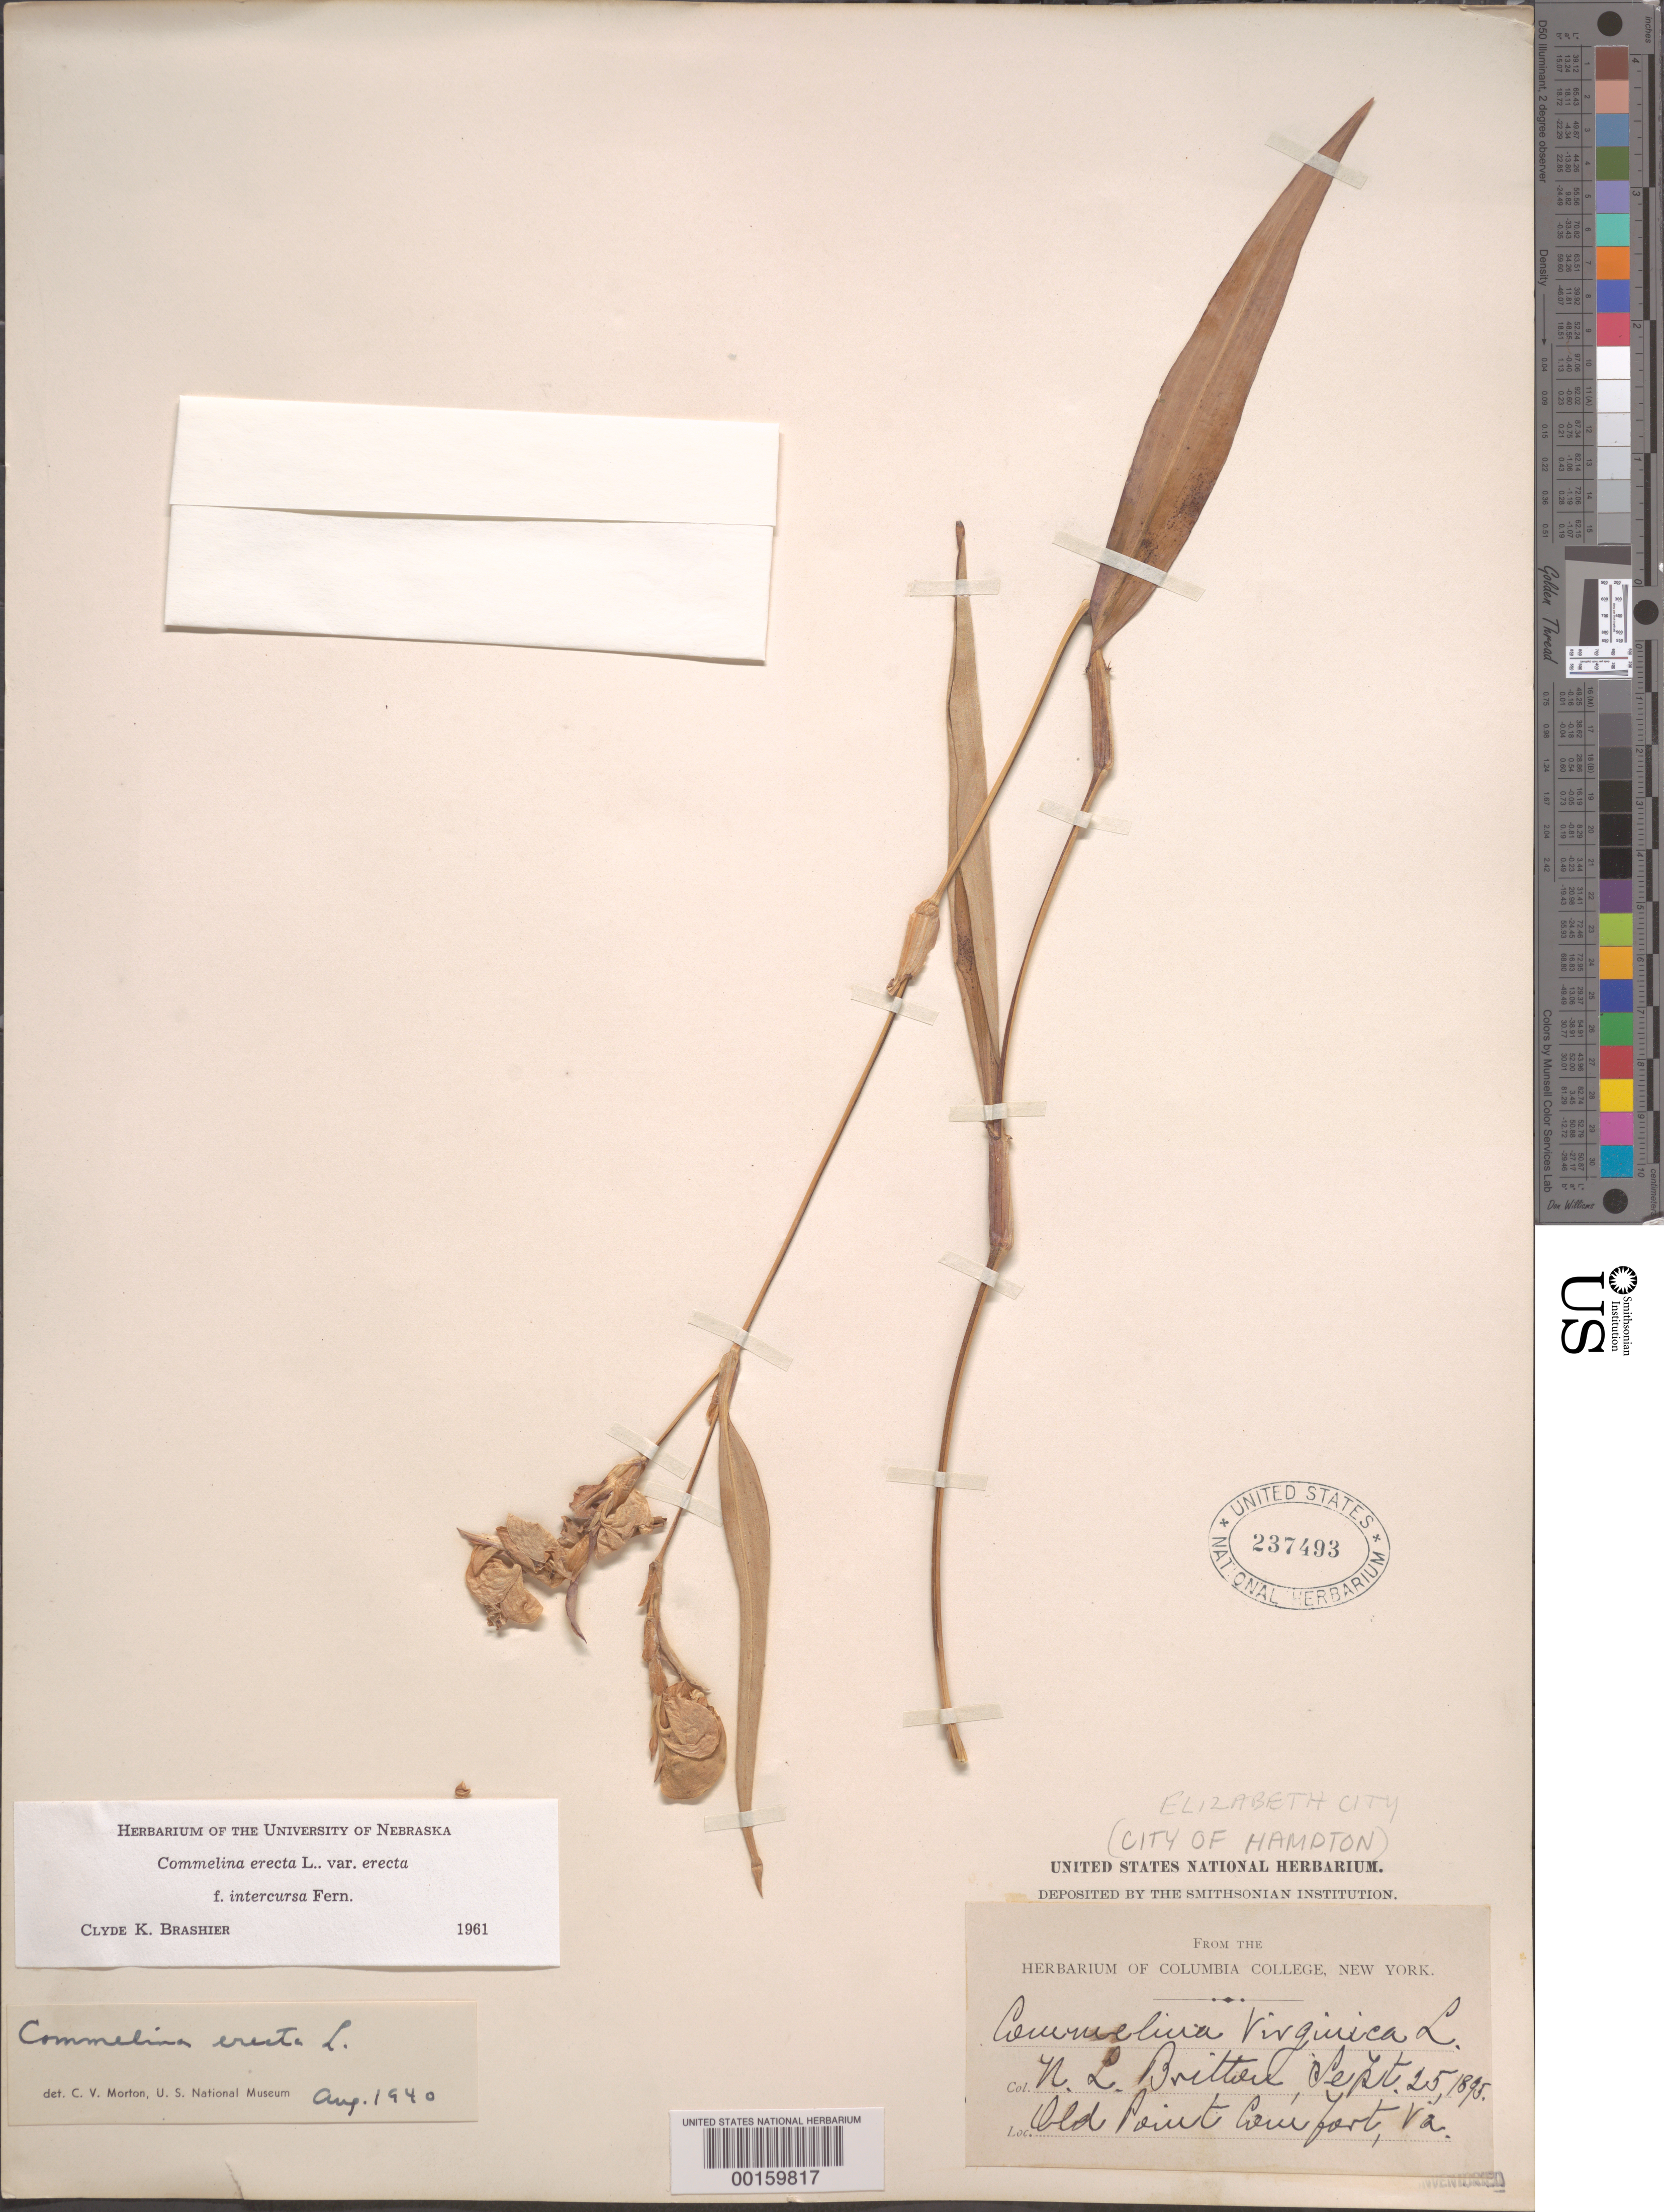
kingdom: Plantae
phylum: Tracheophyta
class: Liliopsida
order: Commelinales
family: Commelinaceae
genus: Commelina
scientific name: Commelina erecta var. erecta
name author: L.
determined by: Brashier, C. K.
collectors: N. Britton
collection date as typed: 25 Sep 1895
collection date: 1895-09-25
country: United States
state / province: Virginia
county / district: City of Hampton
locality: Old point comfort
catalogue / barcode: US 237493